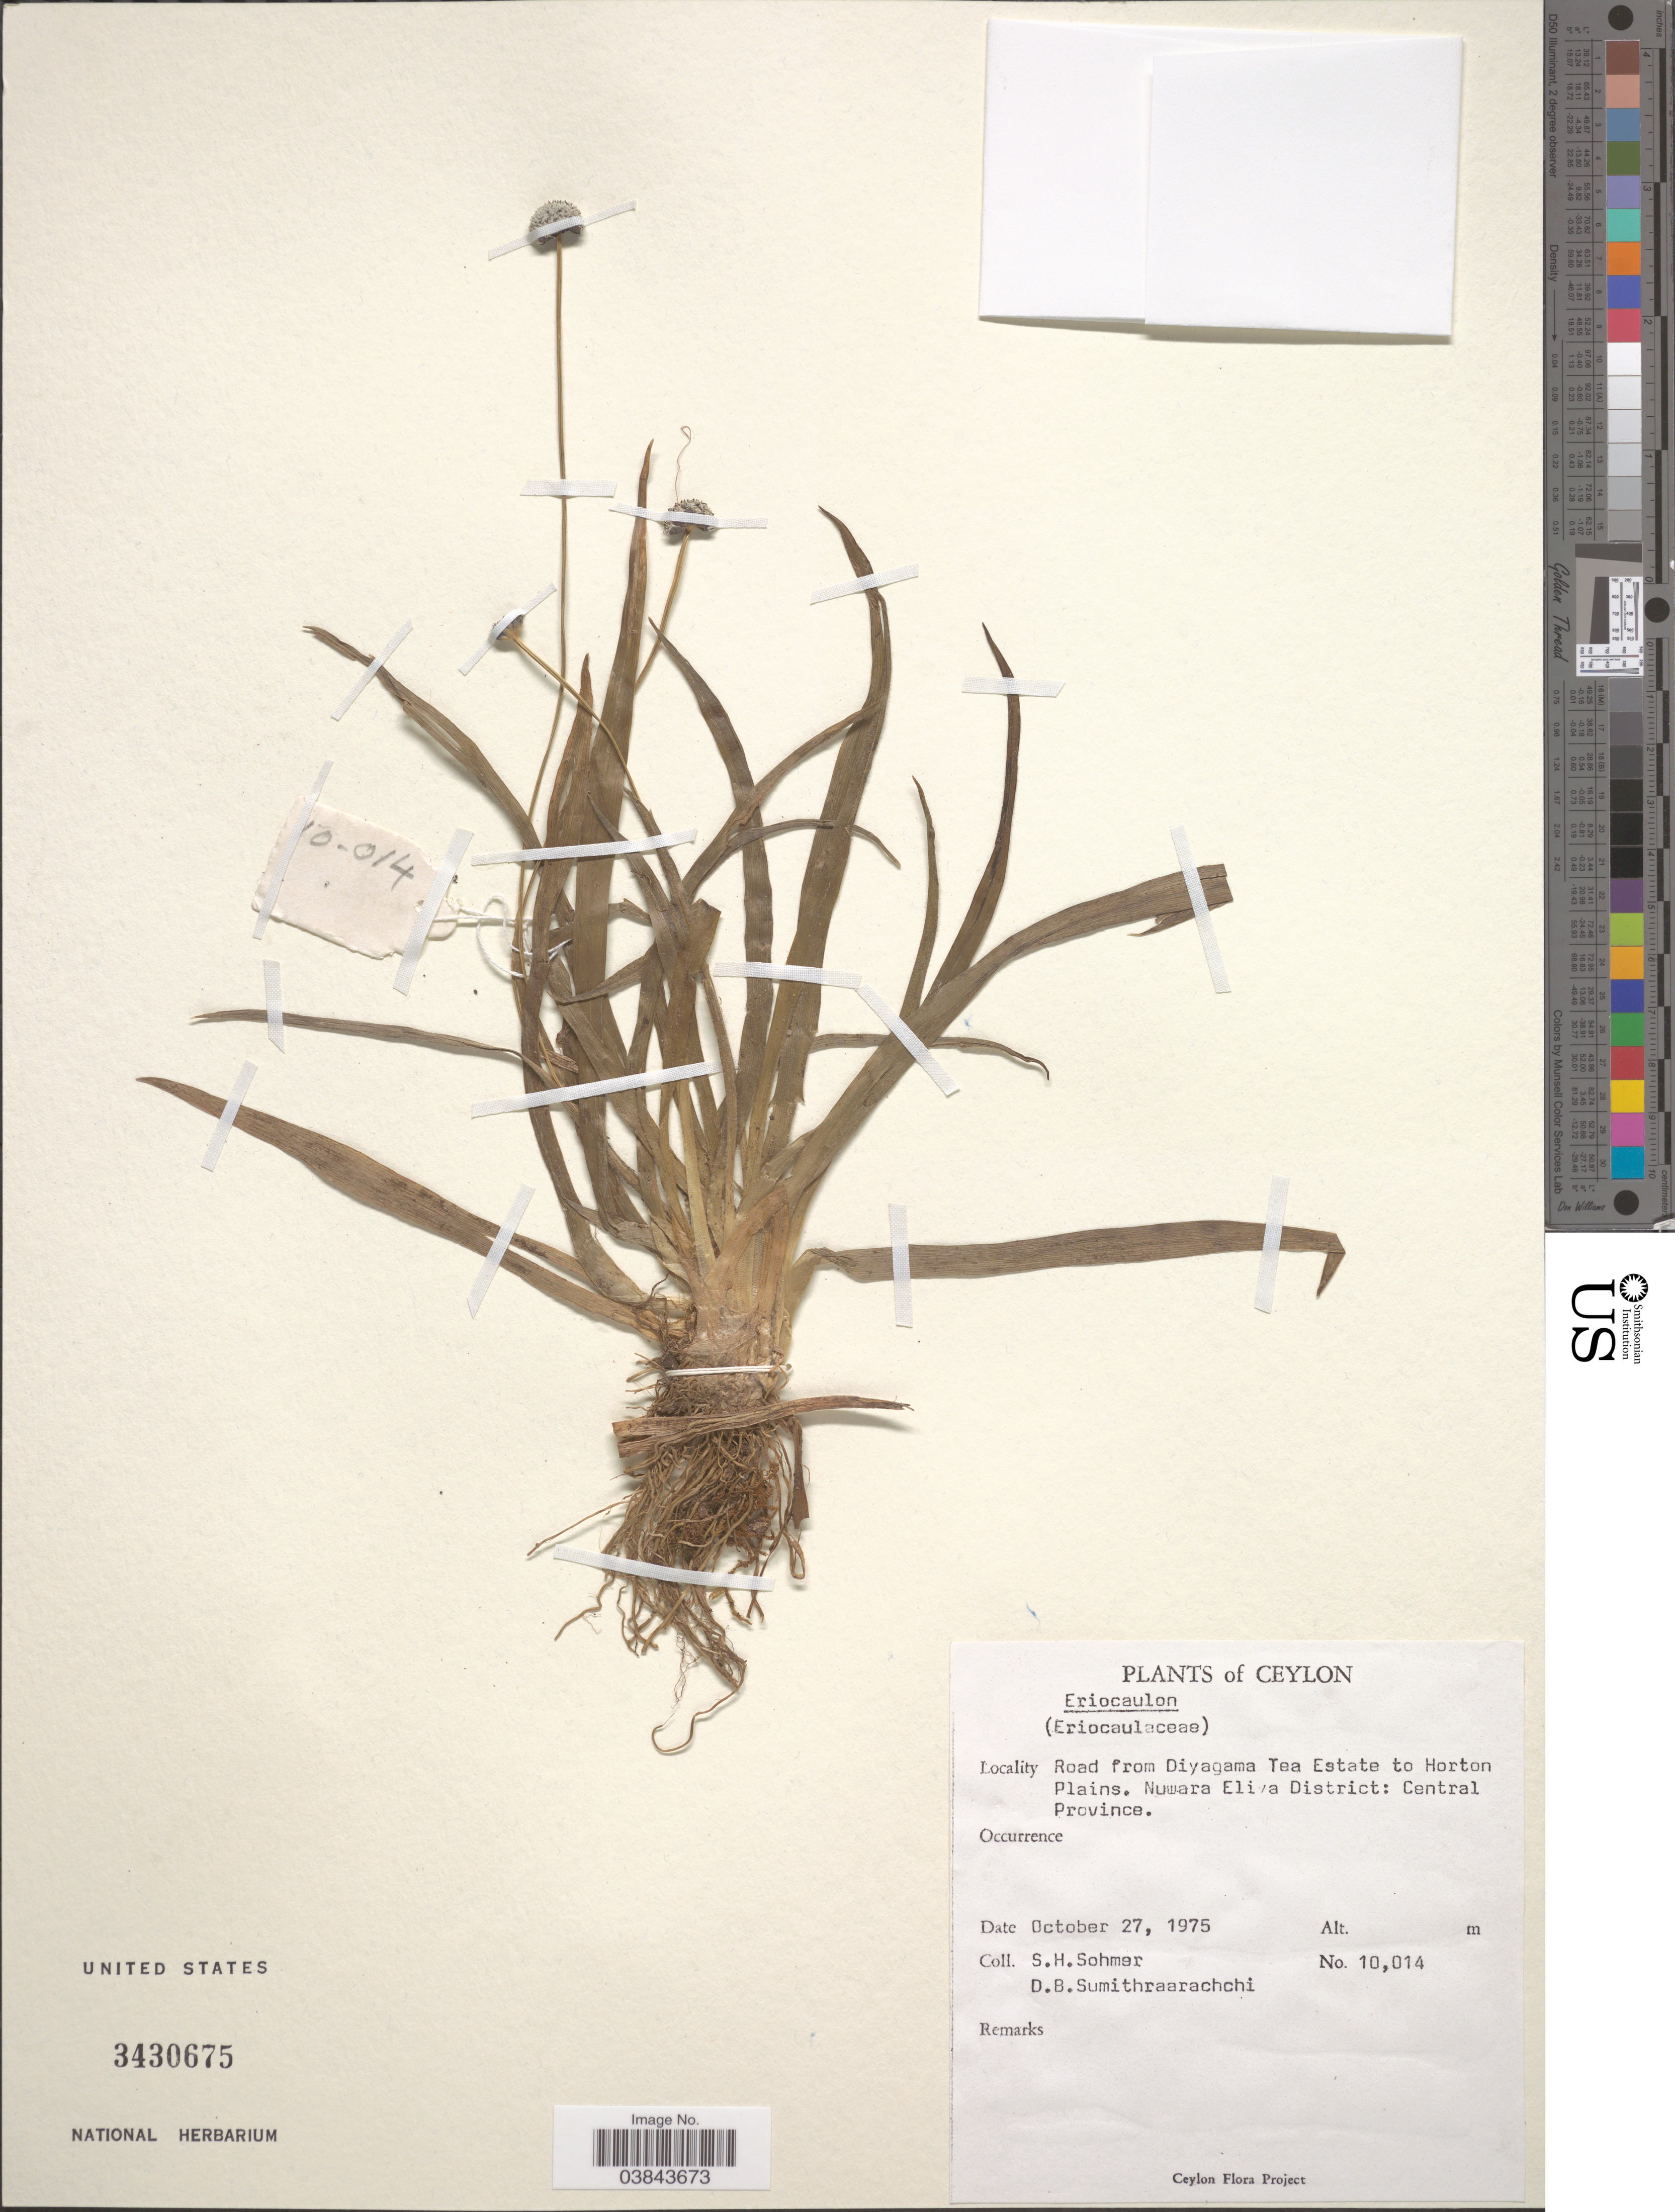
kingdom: Plantae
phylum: Tracheophyta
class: Liliopsida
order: Poales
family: Eriocaulaceae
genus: Eriocaulon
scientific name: Eriocaulon sp.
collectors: S. H. Sohmer & D. B. Sumithraarachchi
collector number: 10014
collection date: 1975-10-27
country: Sri Lanka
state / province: Central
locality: Ceylon. Road from Diyagama Tea Estate to Horton Plains. Nuwara Eliya District.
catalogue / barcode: US 3430675